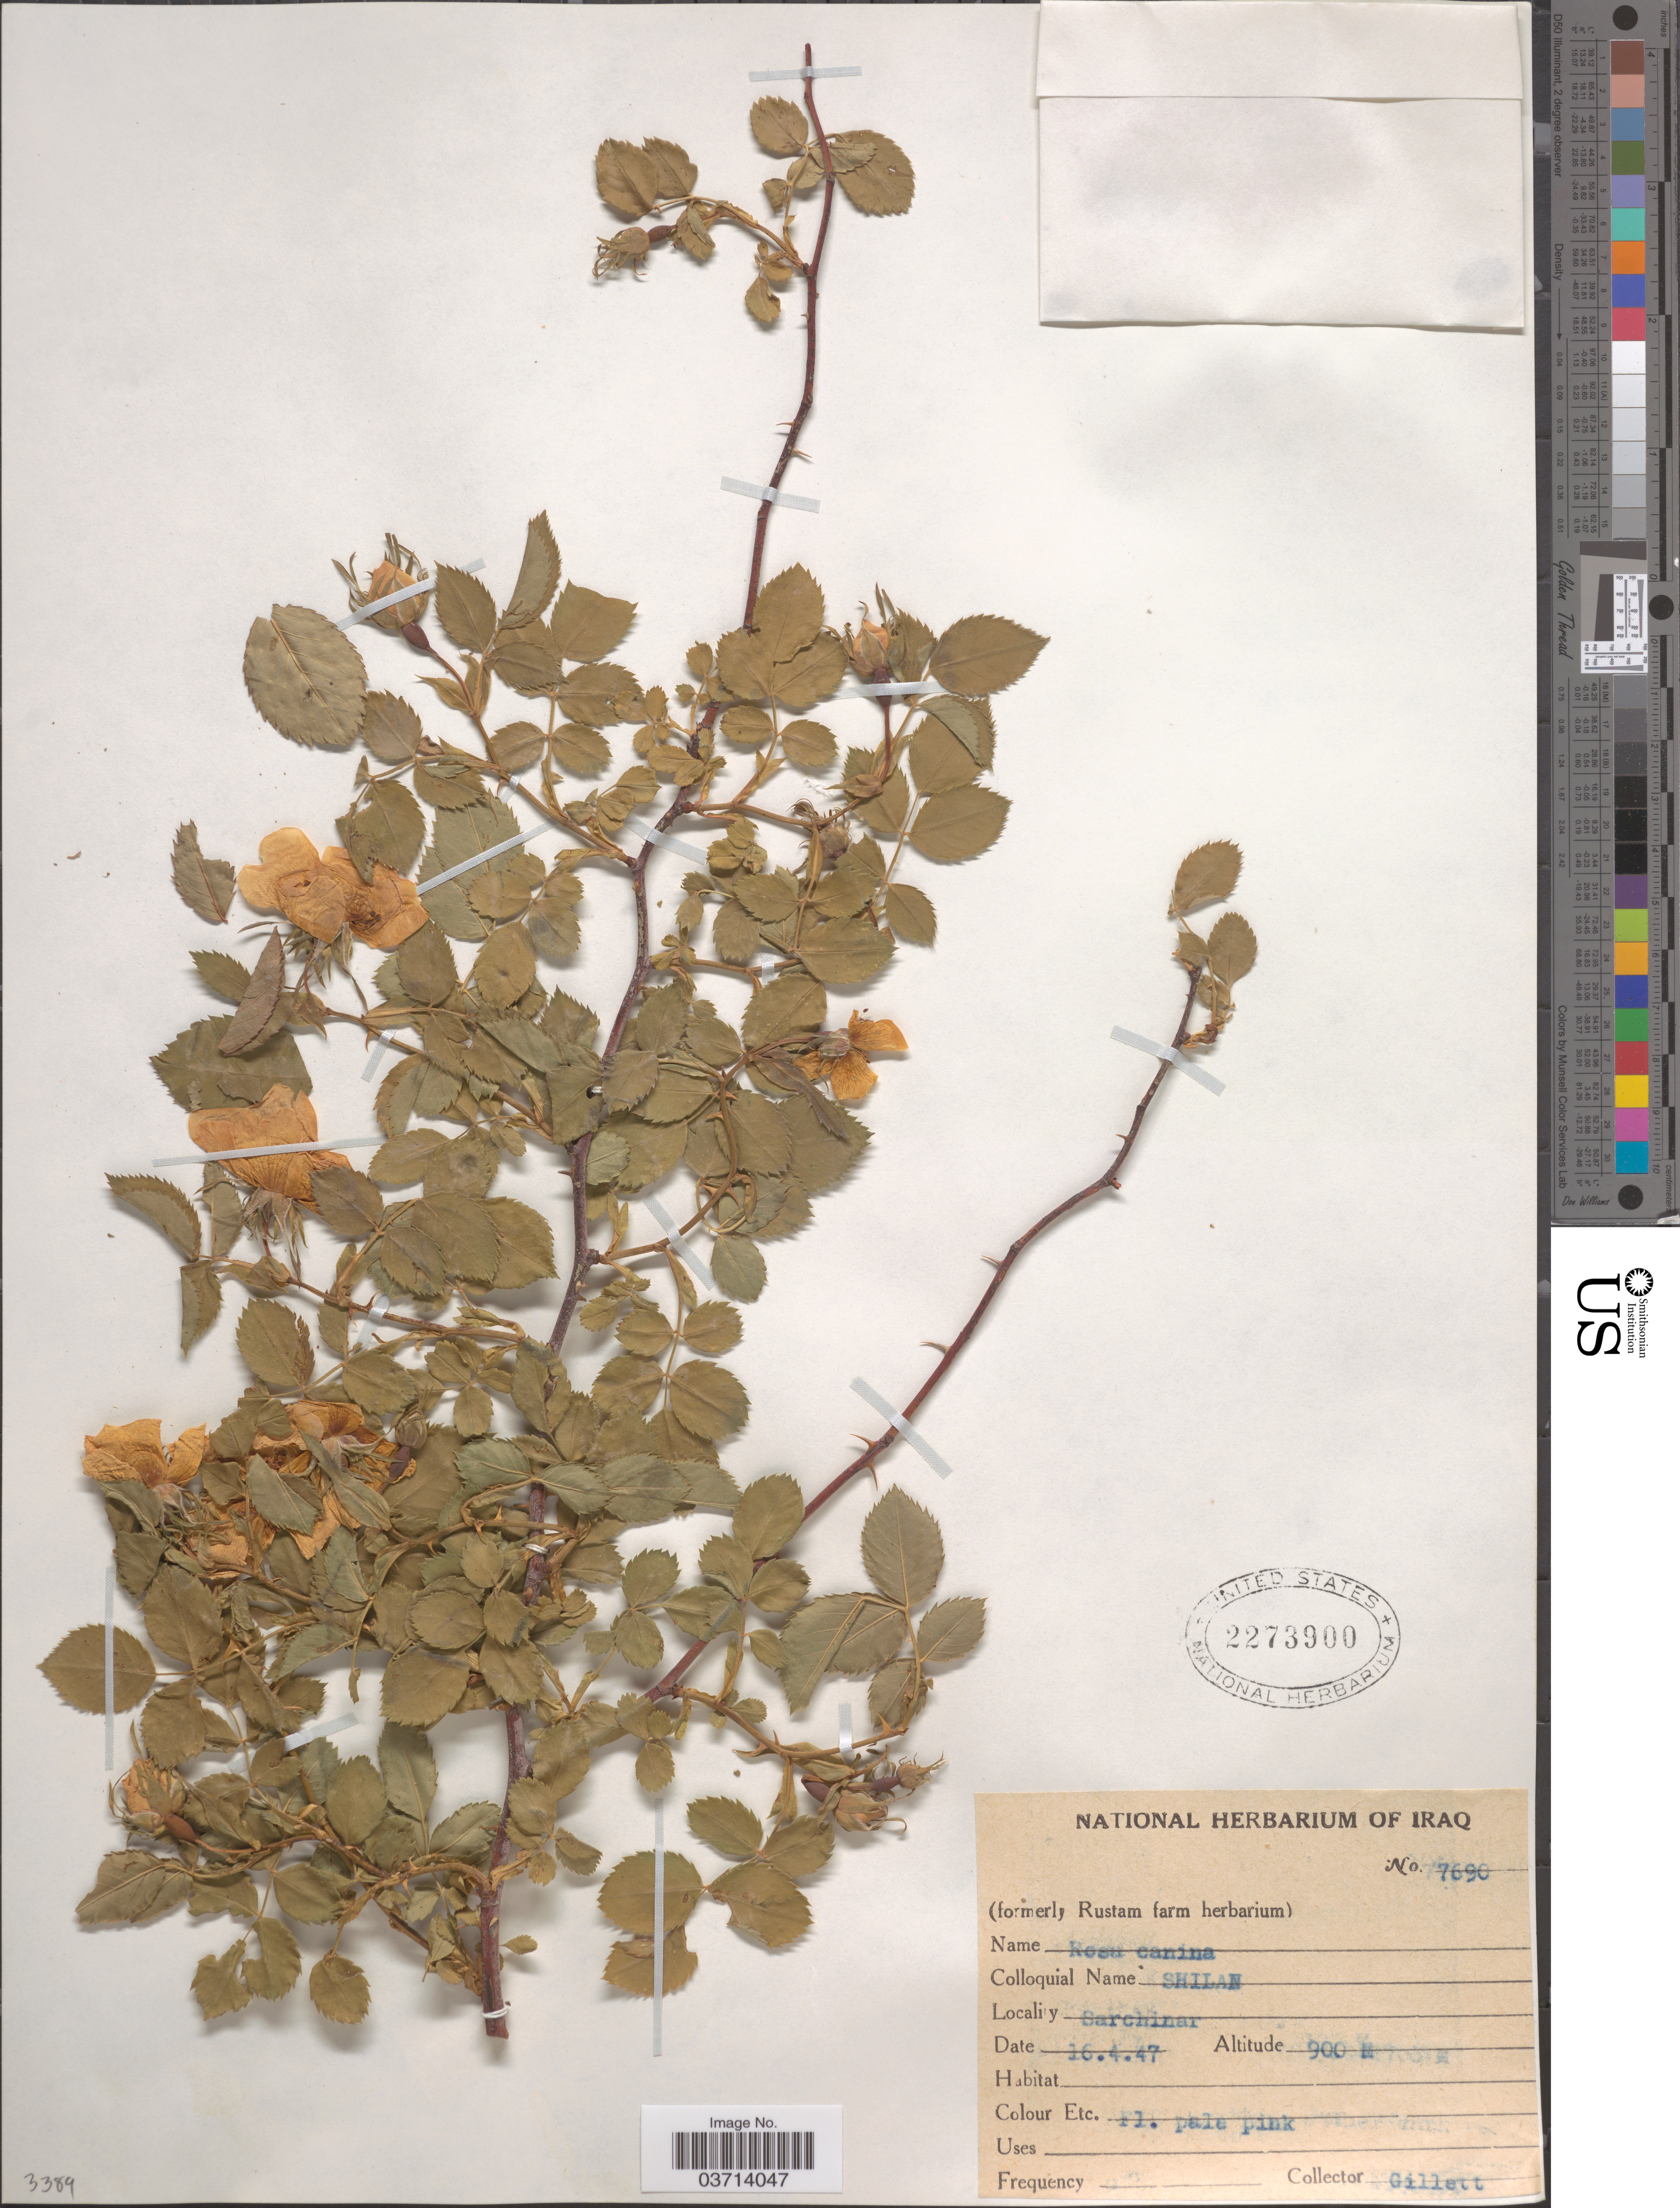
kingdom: Plantae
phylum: Tracheophyta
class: Magnoliopsida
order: Rosales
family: Rosaceae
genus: Rosa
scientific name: Rosa canina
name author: L.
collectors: Gillett, --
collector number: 7690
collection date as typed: Transcribed d/m/y: 16/4/47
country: Iraq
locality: Sarchinar.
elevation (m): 900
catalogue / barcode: US 2273900